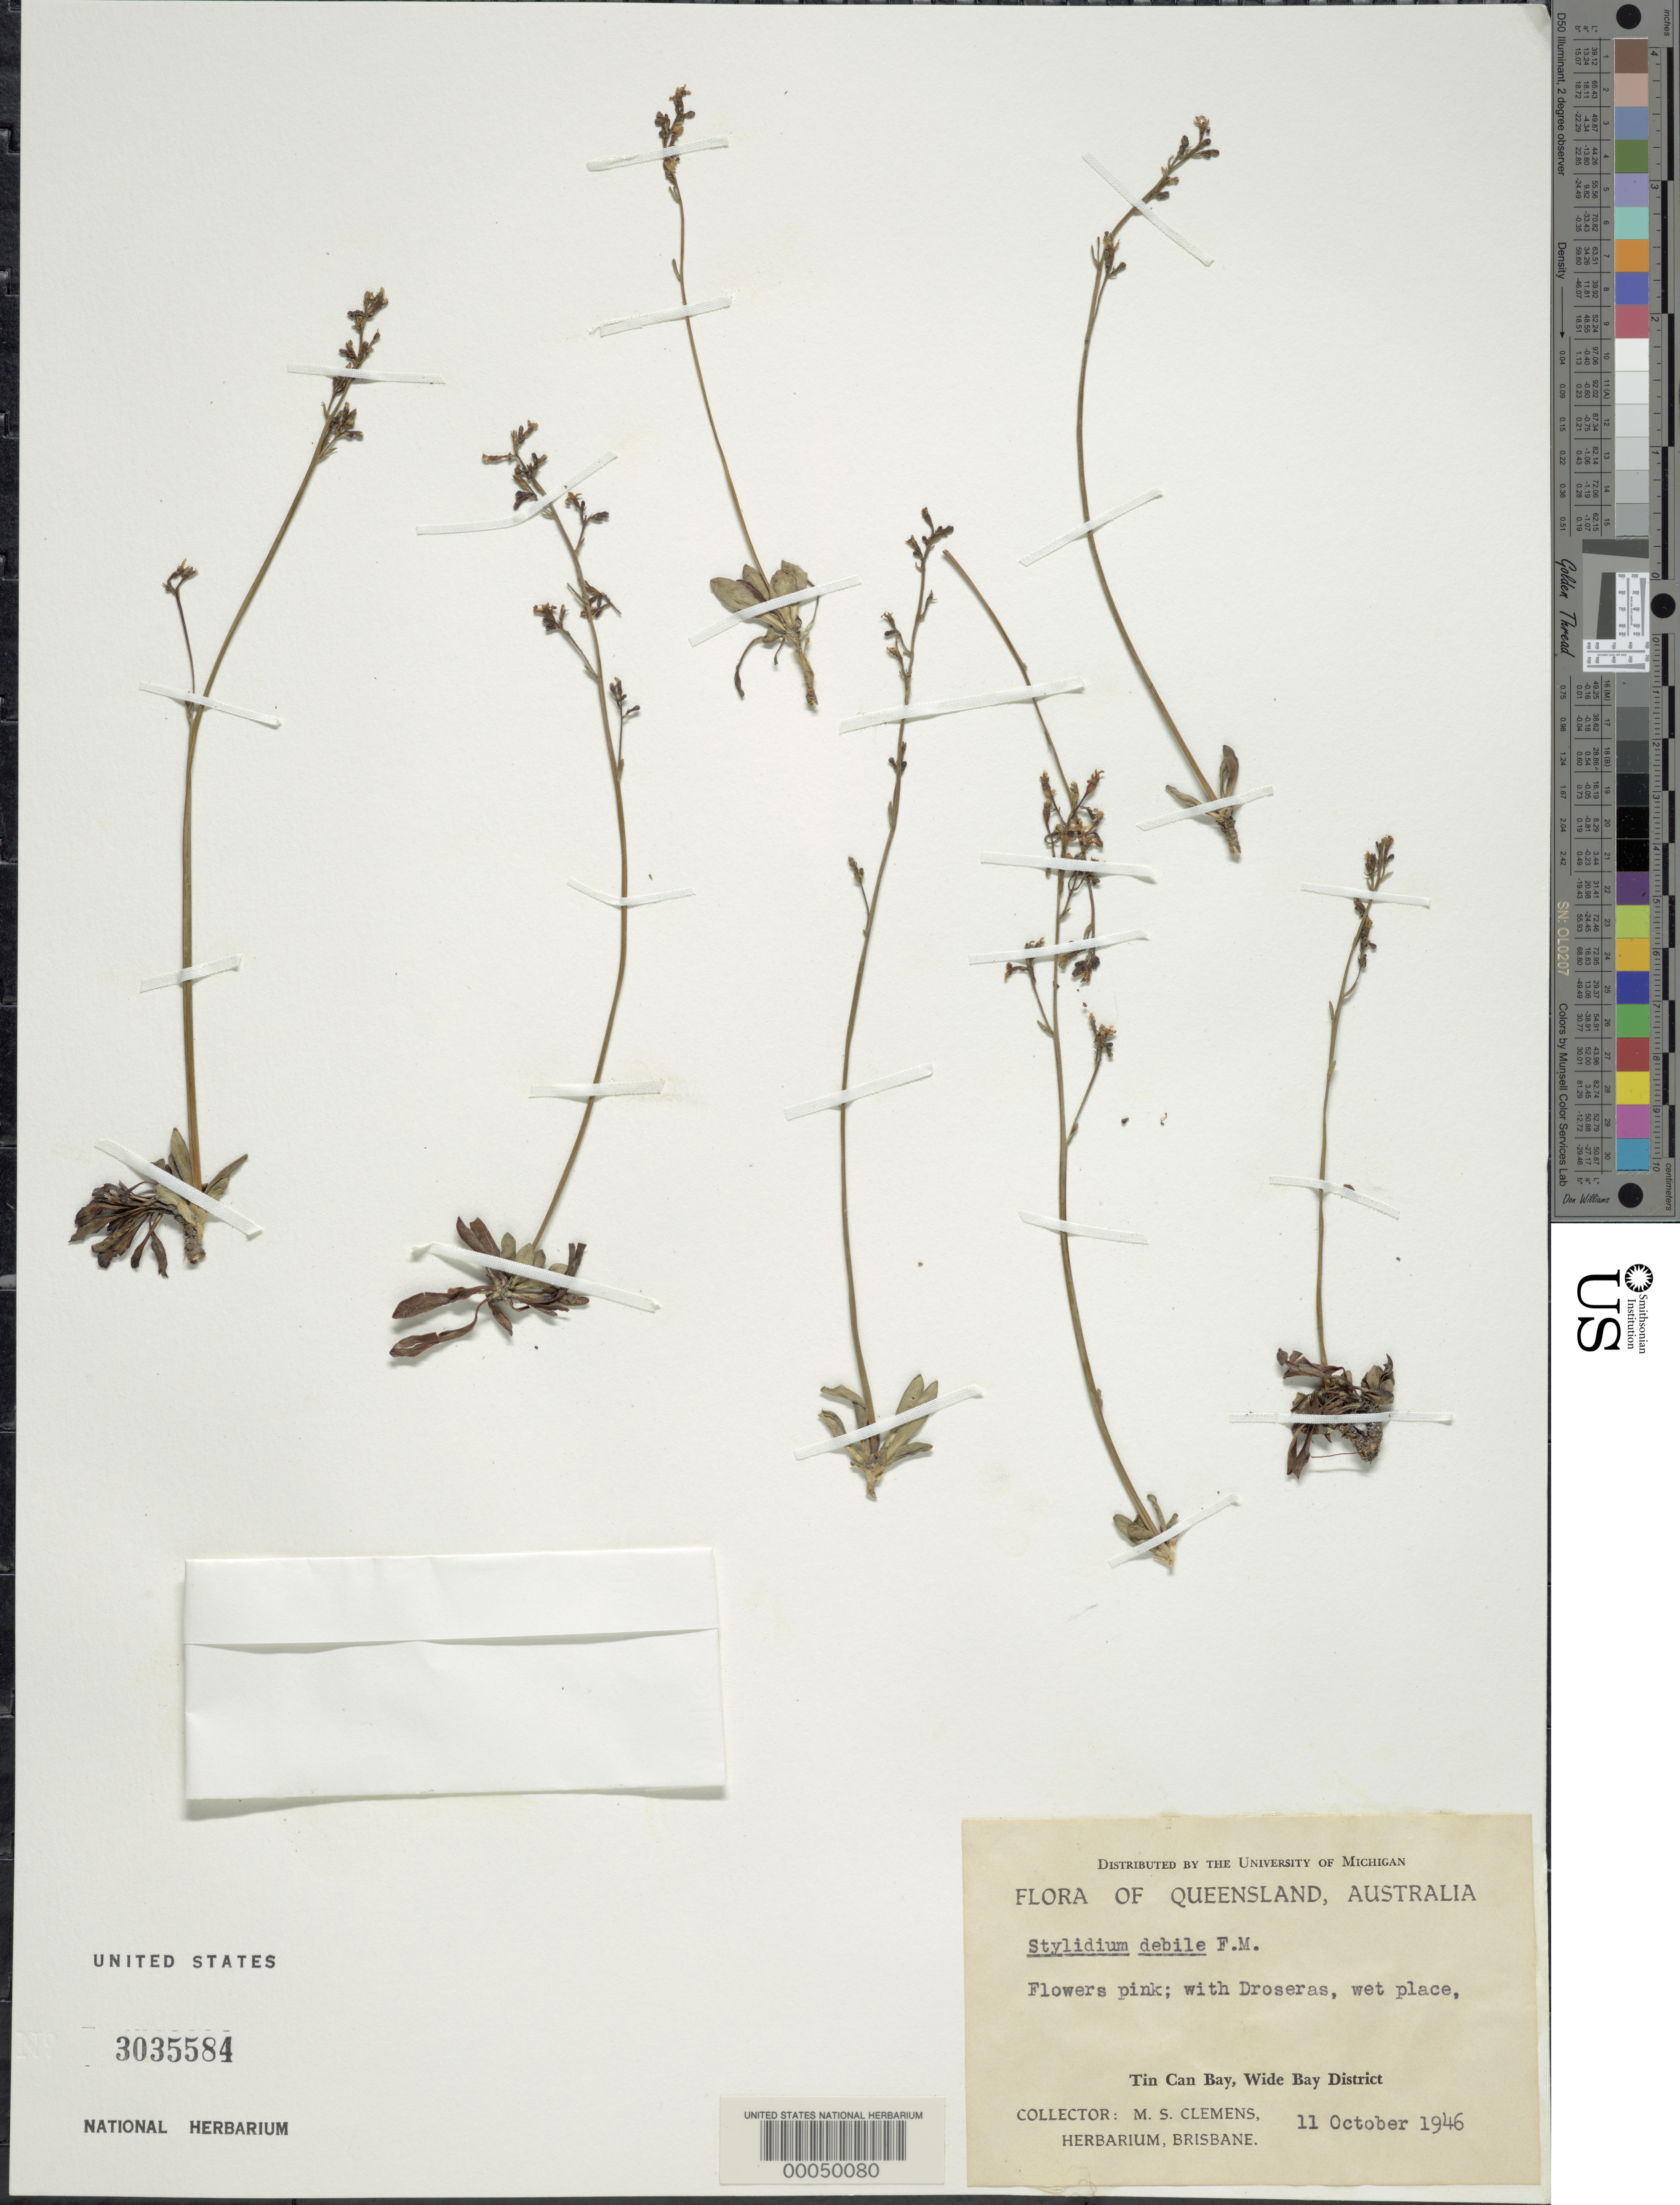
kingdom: Plantae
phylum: Tracheophyta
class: Magnoliopsida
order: Asterales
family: Stylidiaceae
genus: Stylidium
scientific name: Stylidium debile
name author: F. Muell.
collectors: M. S. Clemens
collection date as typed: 11 Oct 1946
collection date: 1946-10-11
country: Australia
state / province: Queensland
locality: Wide bay dist (?), tin can bay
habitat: Wet place; with droseras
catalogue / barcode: US 3035584